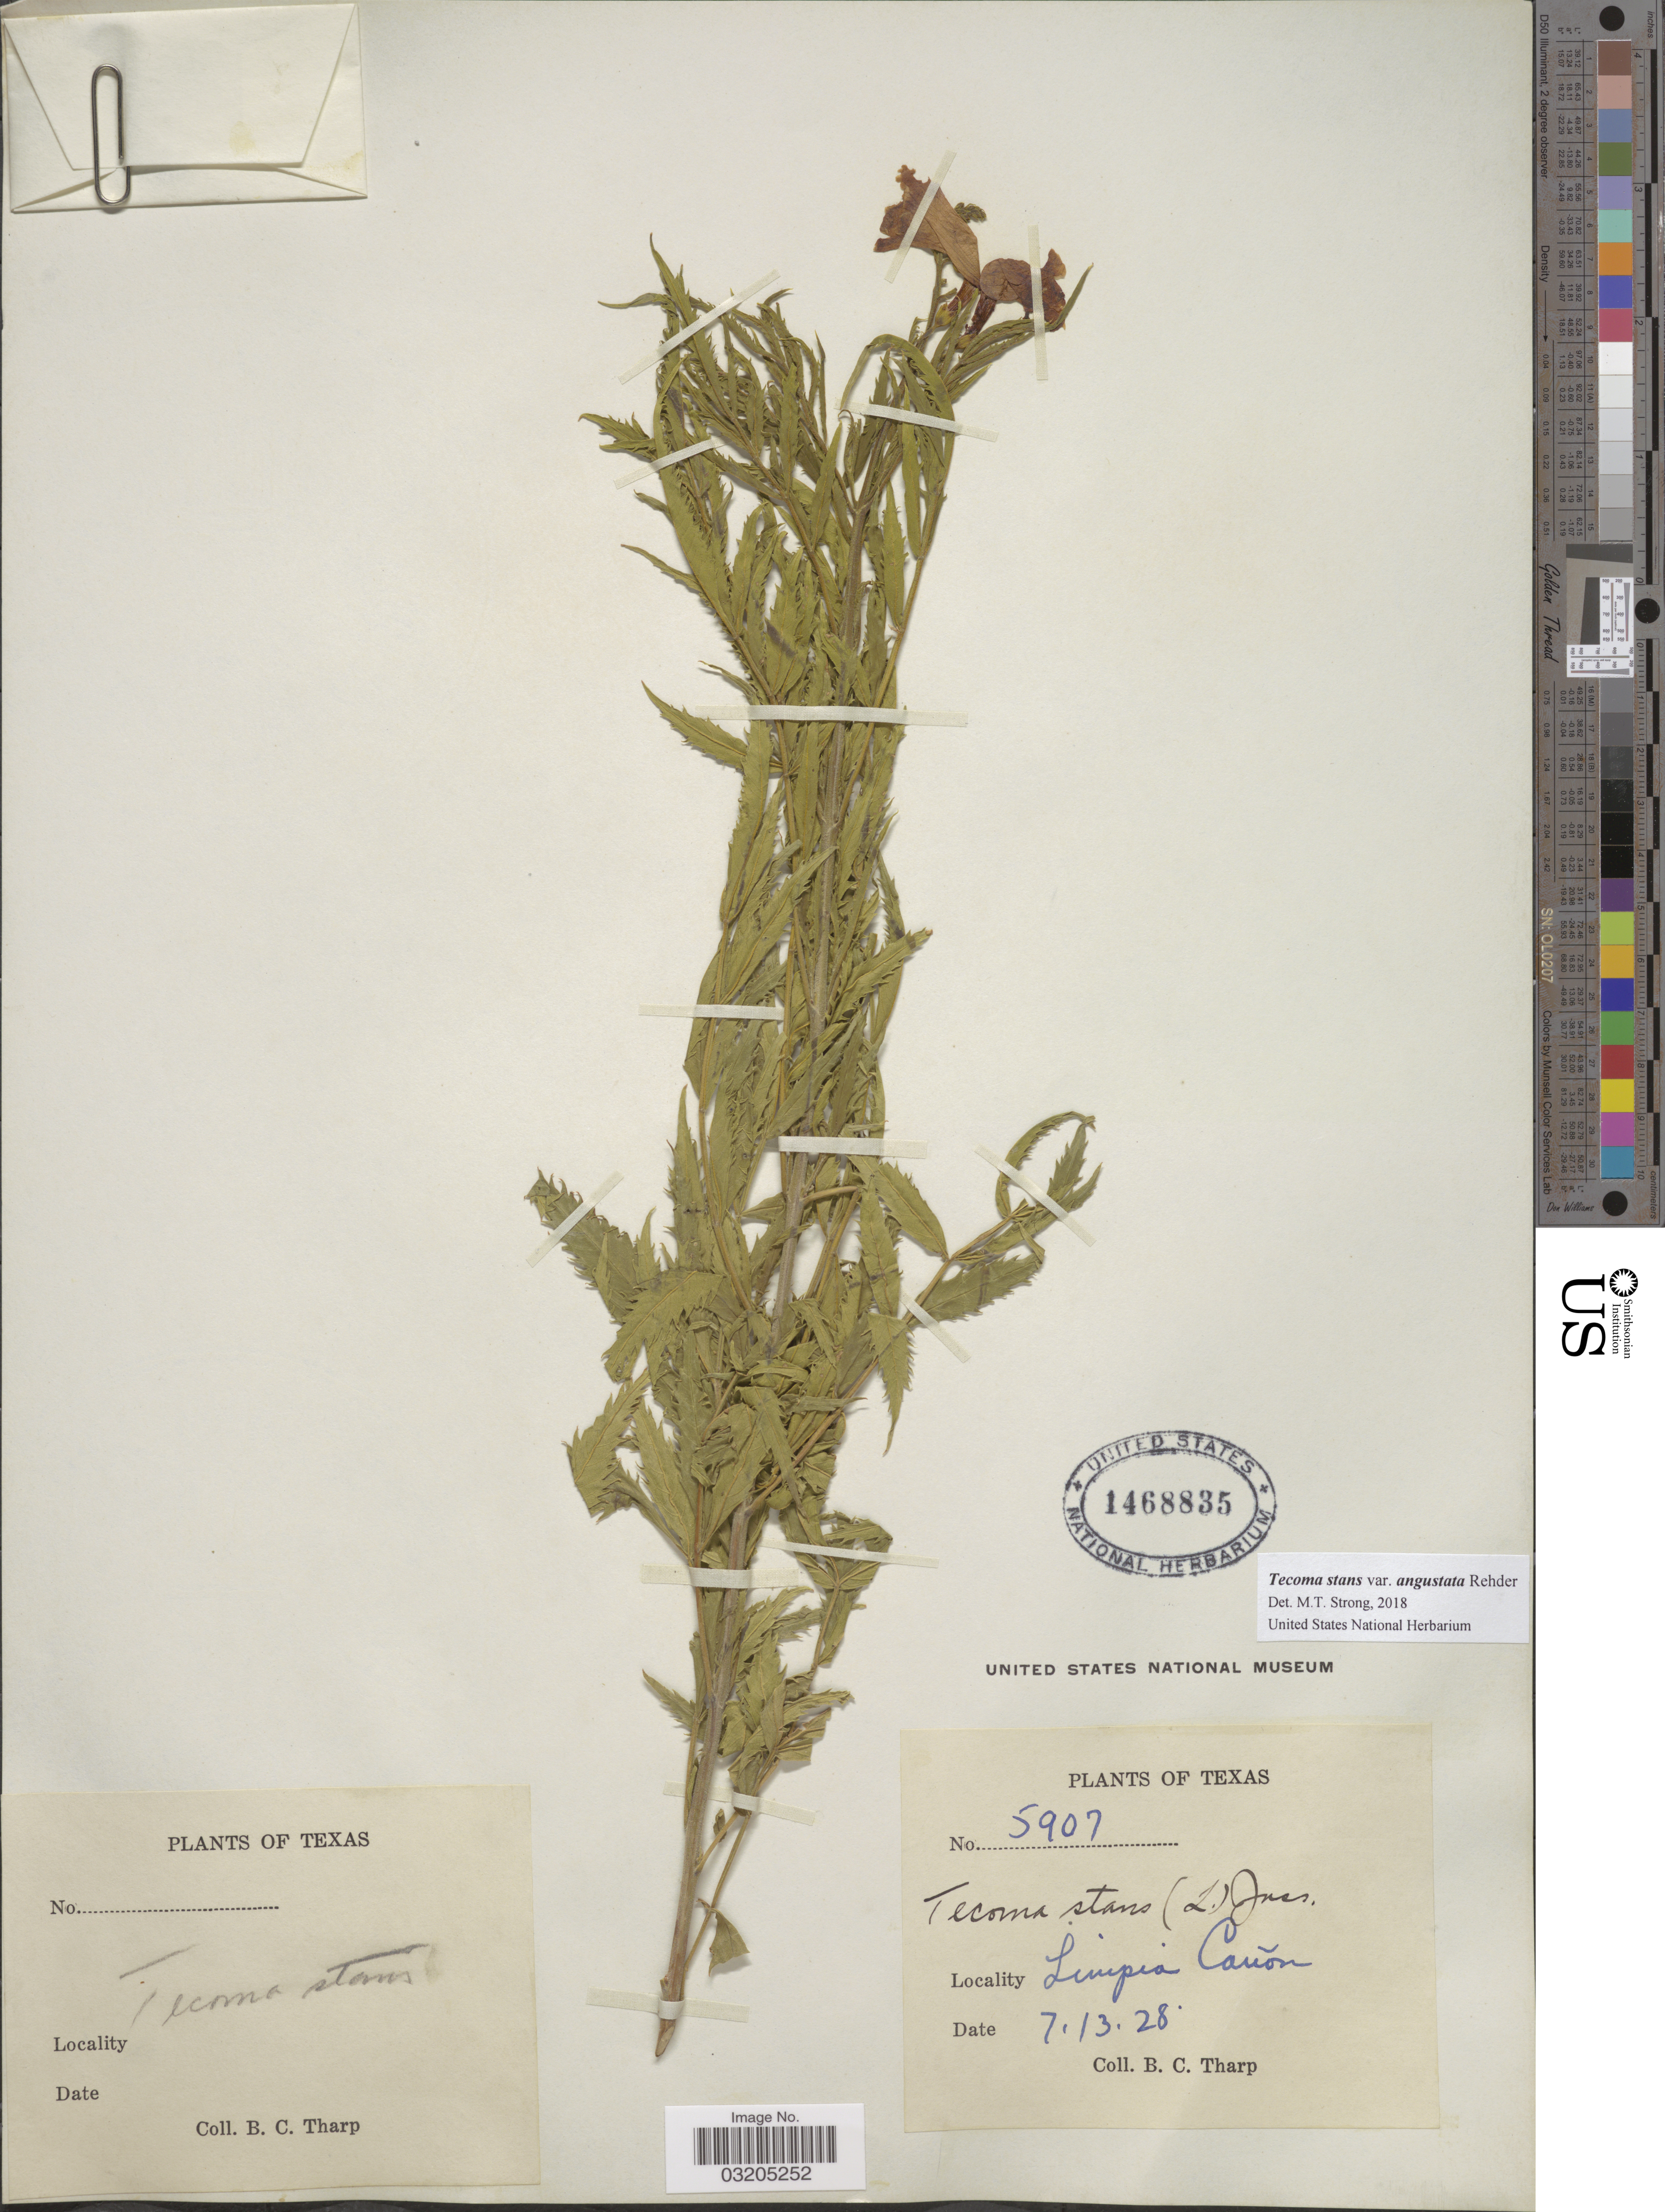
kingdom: Plantae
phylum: Tracheophyta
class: Magnoliopsida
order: Lamiales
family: Bignoniaceae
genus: Tecoma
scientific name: Tecoma stans var. angustata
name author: Rehder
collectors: B. C. Tharp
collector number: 5907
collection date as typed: Transcribed d/m/y: 13/7/28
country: United States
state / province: Texas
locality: Limpia Cañon.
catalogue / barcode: US 1468835